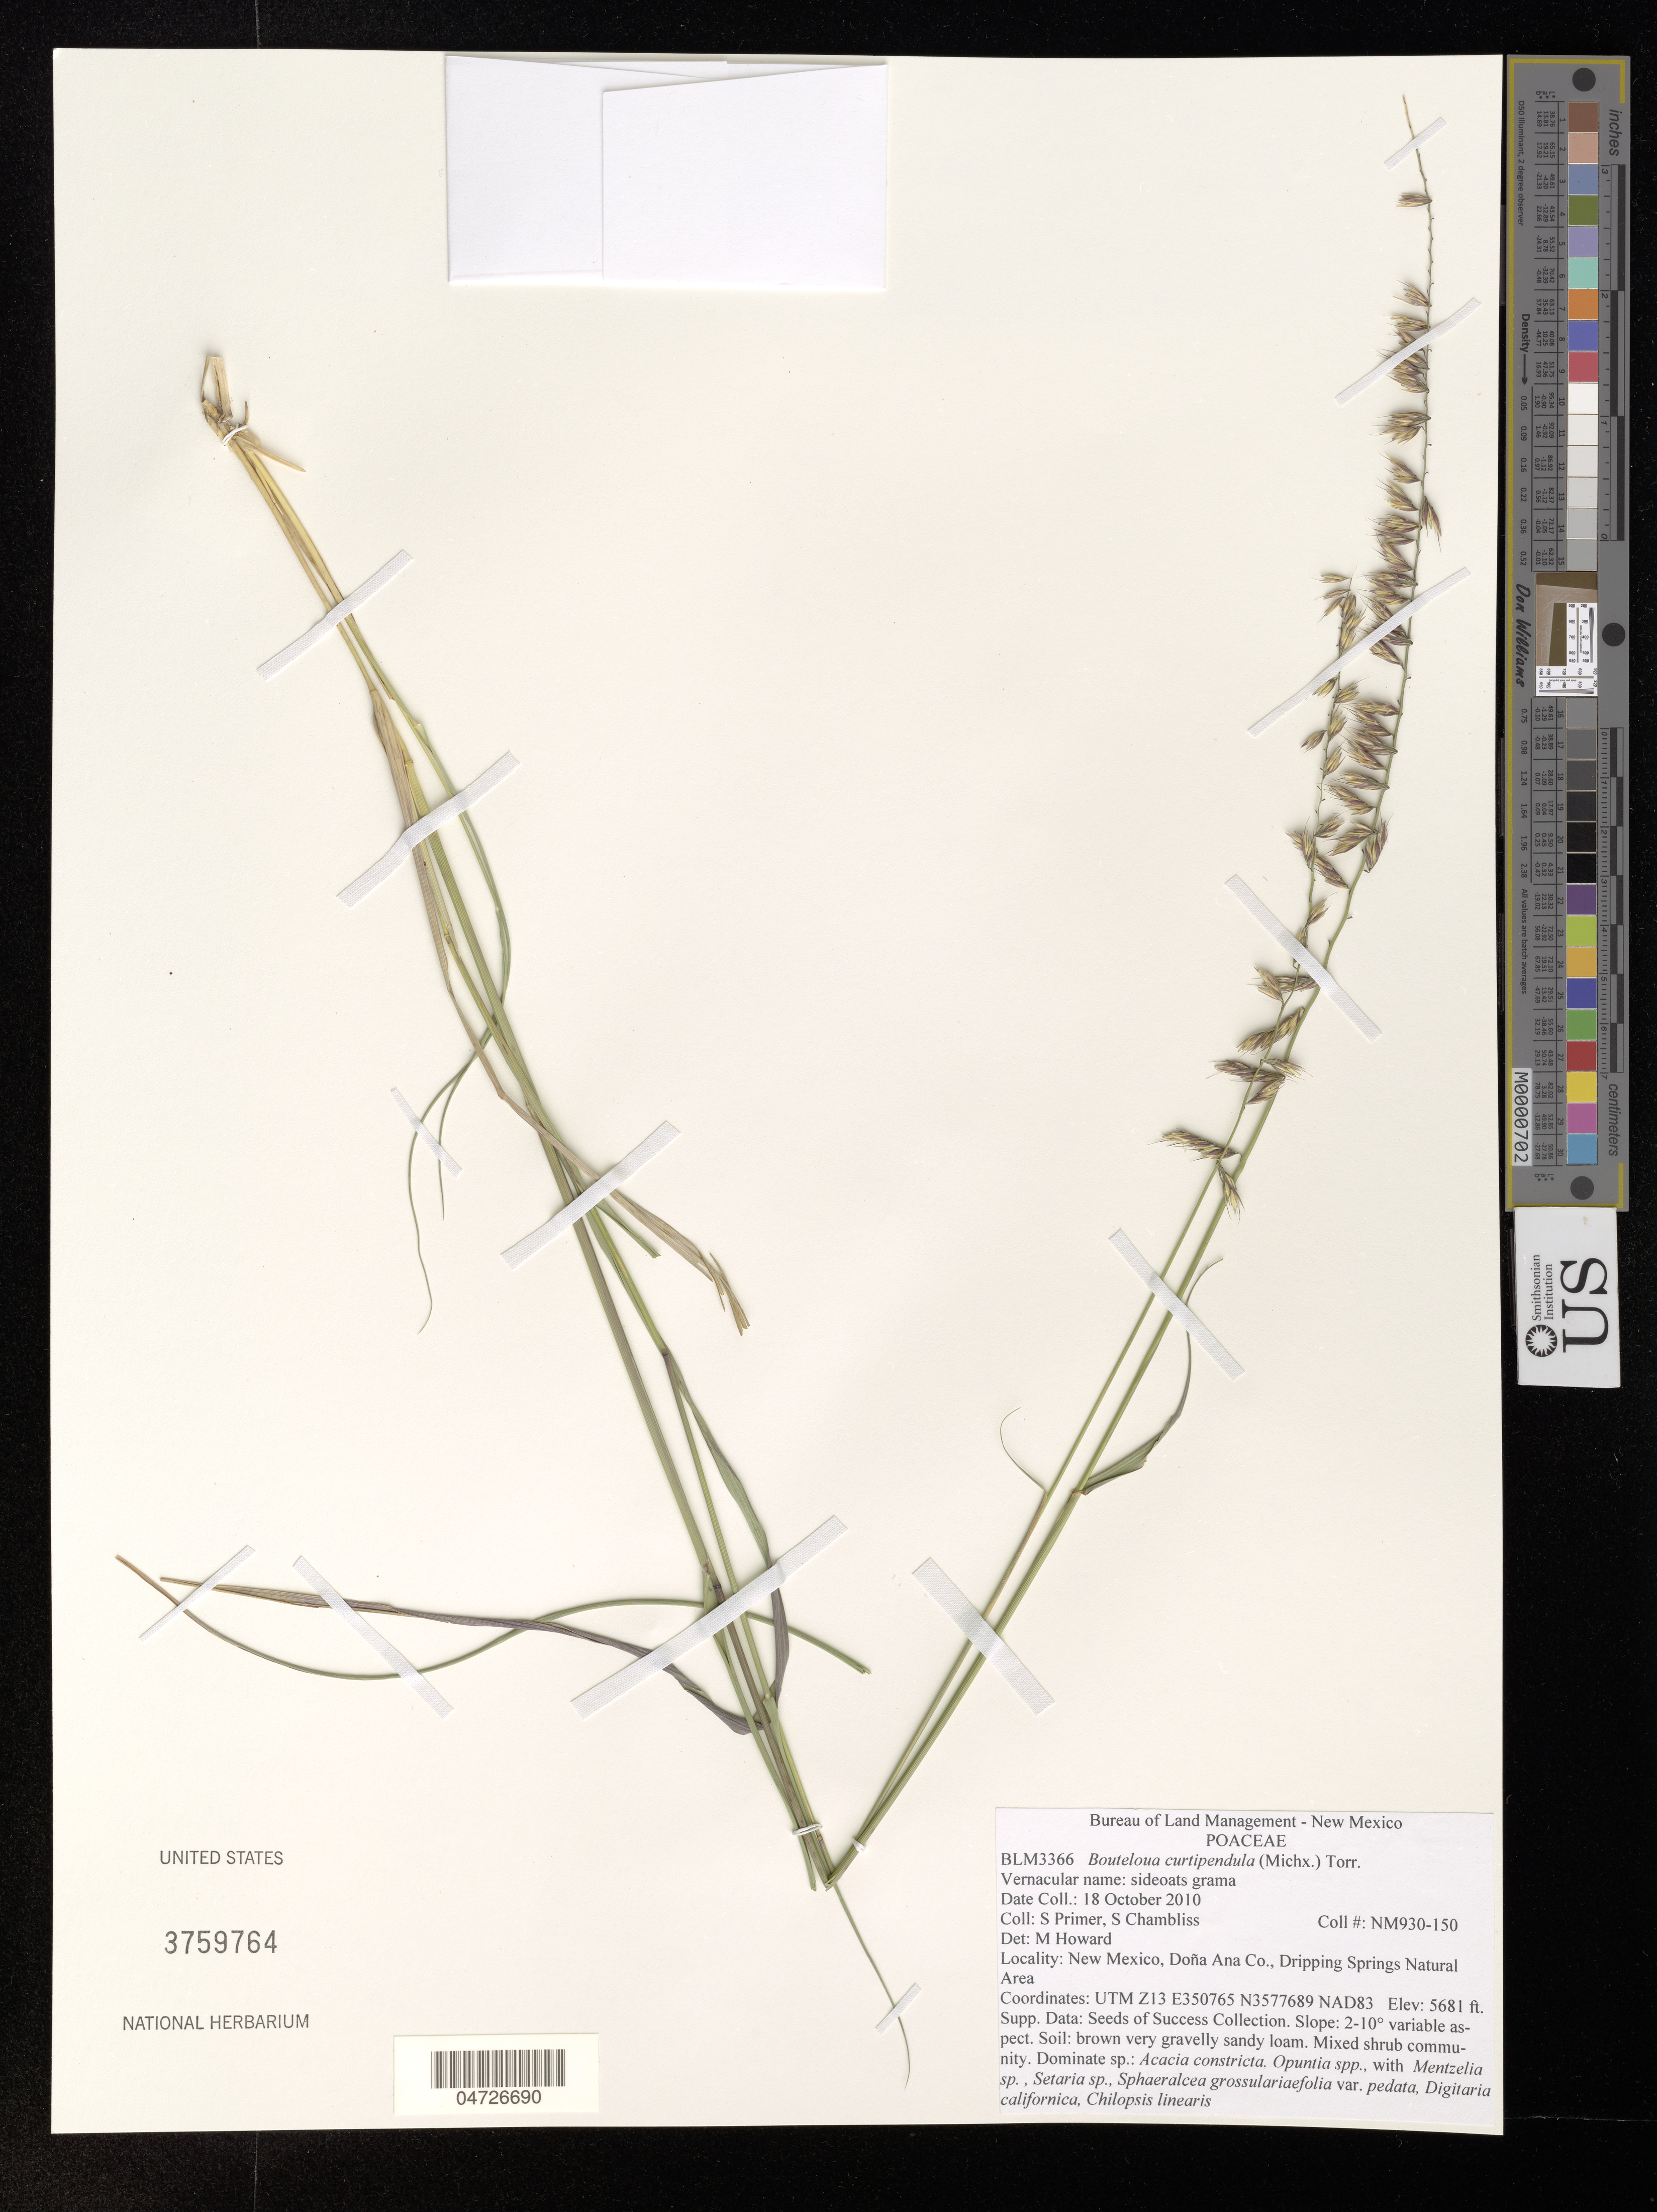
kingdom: Plantae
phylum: Tracheophyta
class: Liliopsida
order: Poales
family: Poaceae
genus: Bouteloua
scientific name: Bouteloua curtipendula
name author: (Michx.) Torr.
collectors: S. Primer & S. Chambliss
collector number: NM930-150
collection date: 2010-10-18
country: United States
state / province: New Mexico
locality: Doña Ana Co., Dripping Springs Natural Area.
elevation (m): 1732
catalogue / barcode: US 3759764